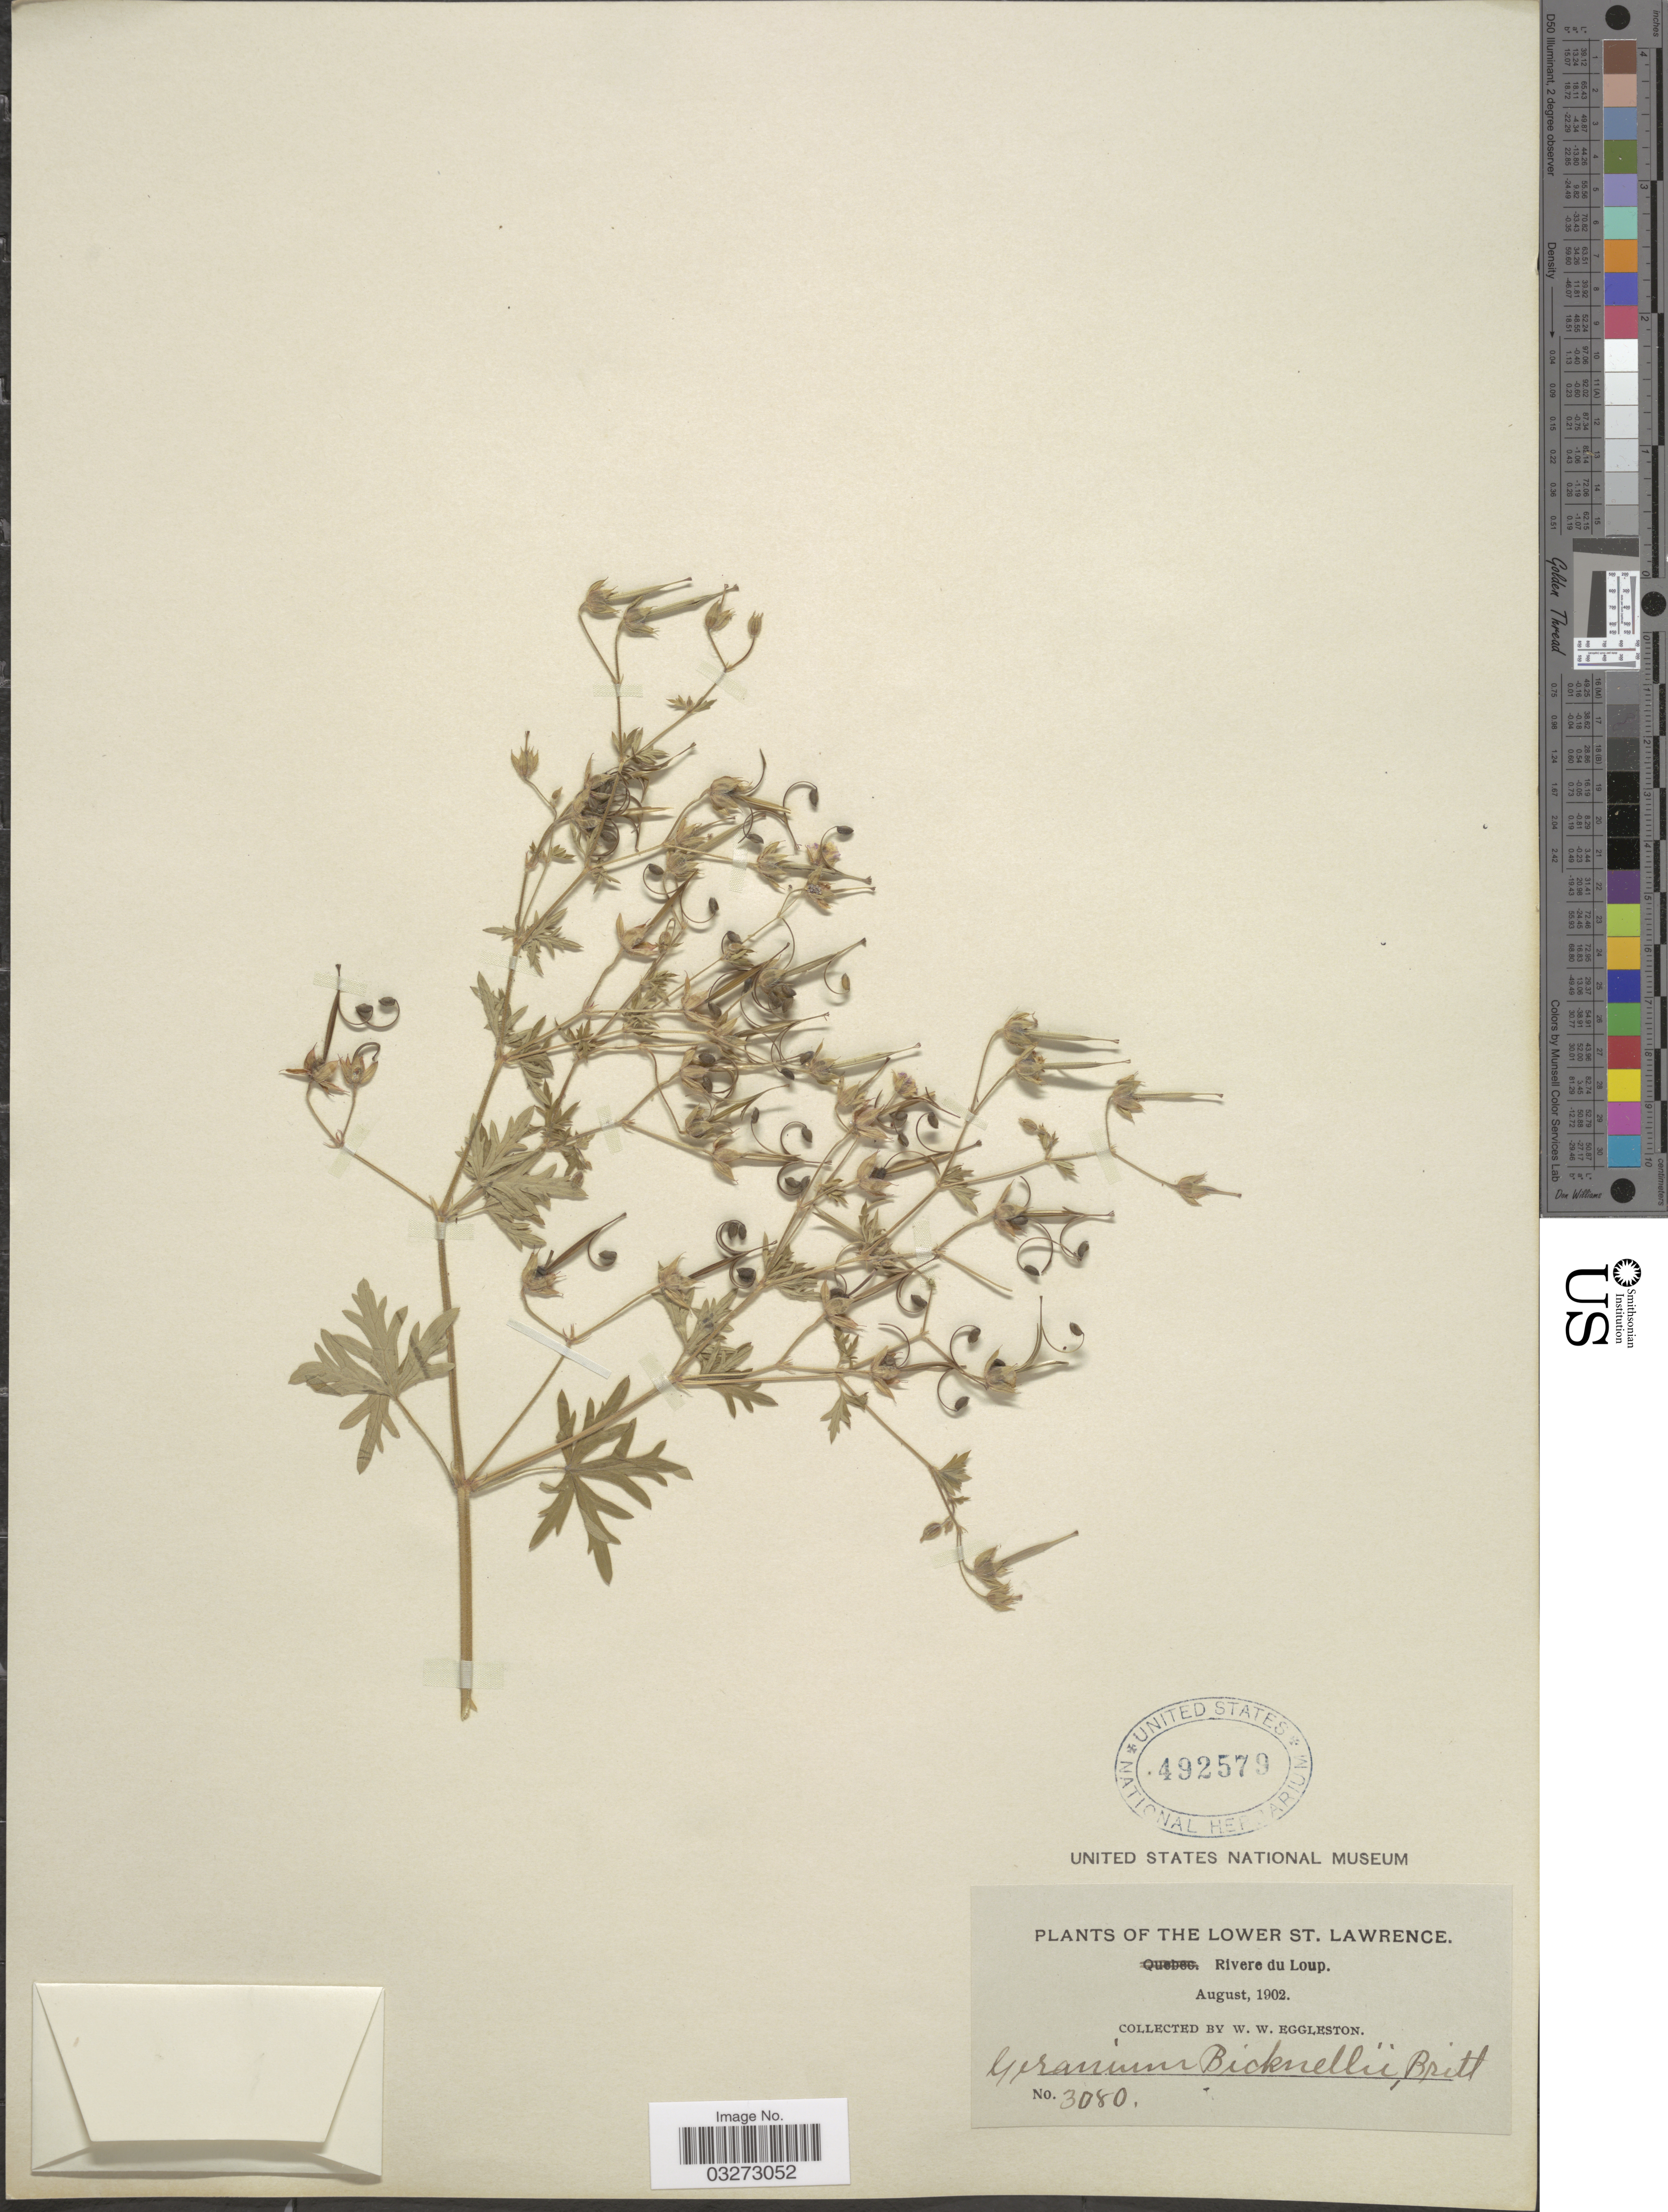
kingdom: Plantae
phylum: Tracheophyta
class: Magnoliopsida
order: Geraniales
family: Geraniaceae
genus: Geranium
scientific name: Geranium bicknellii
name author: Britton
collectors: W. W. Eggleston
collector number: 3080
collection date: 1902-08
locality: The Lower St. Lawrence. Riviere du Loup.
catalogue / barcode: US 492579